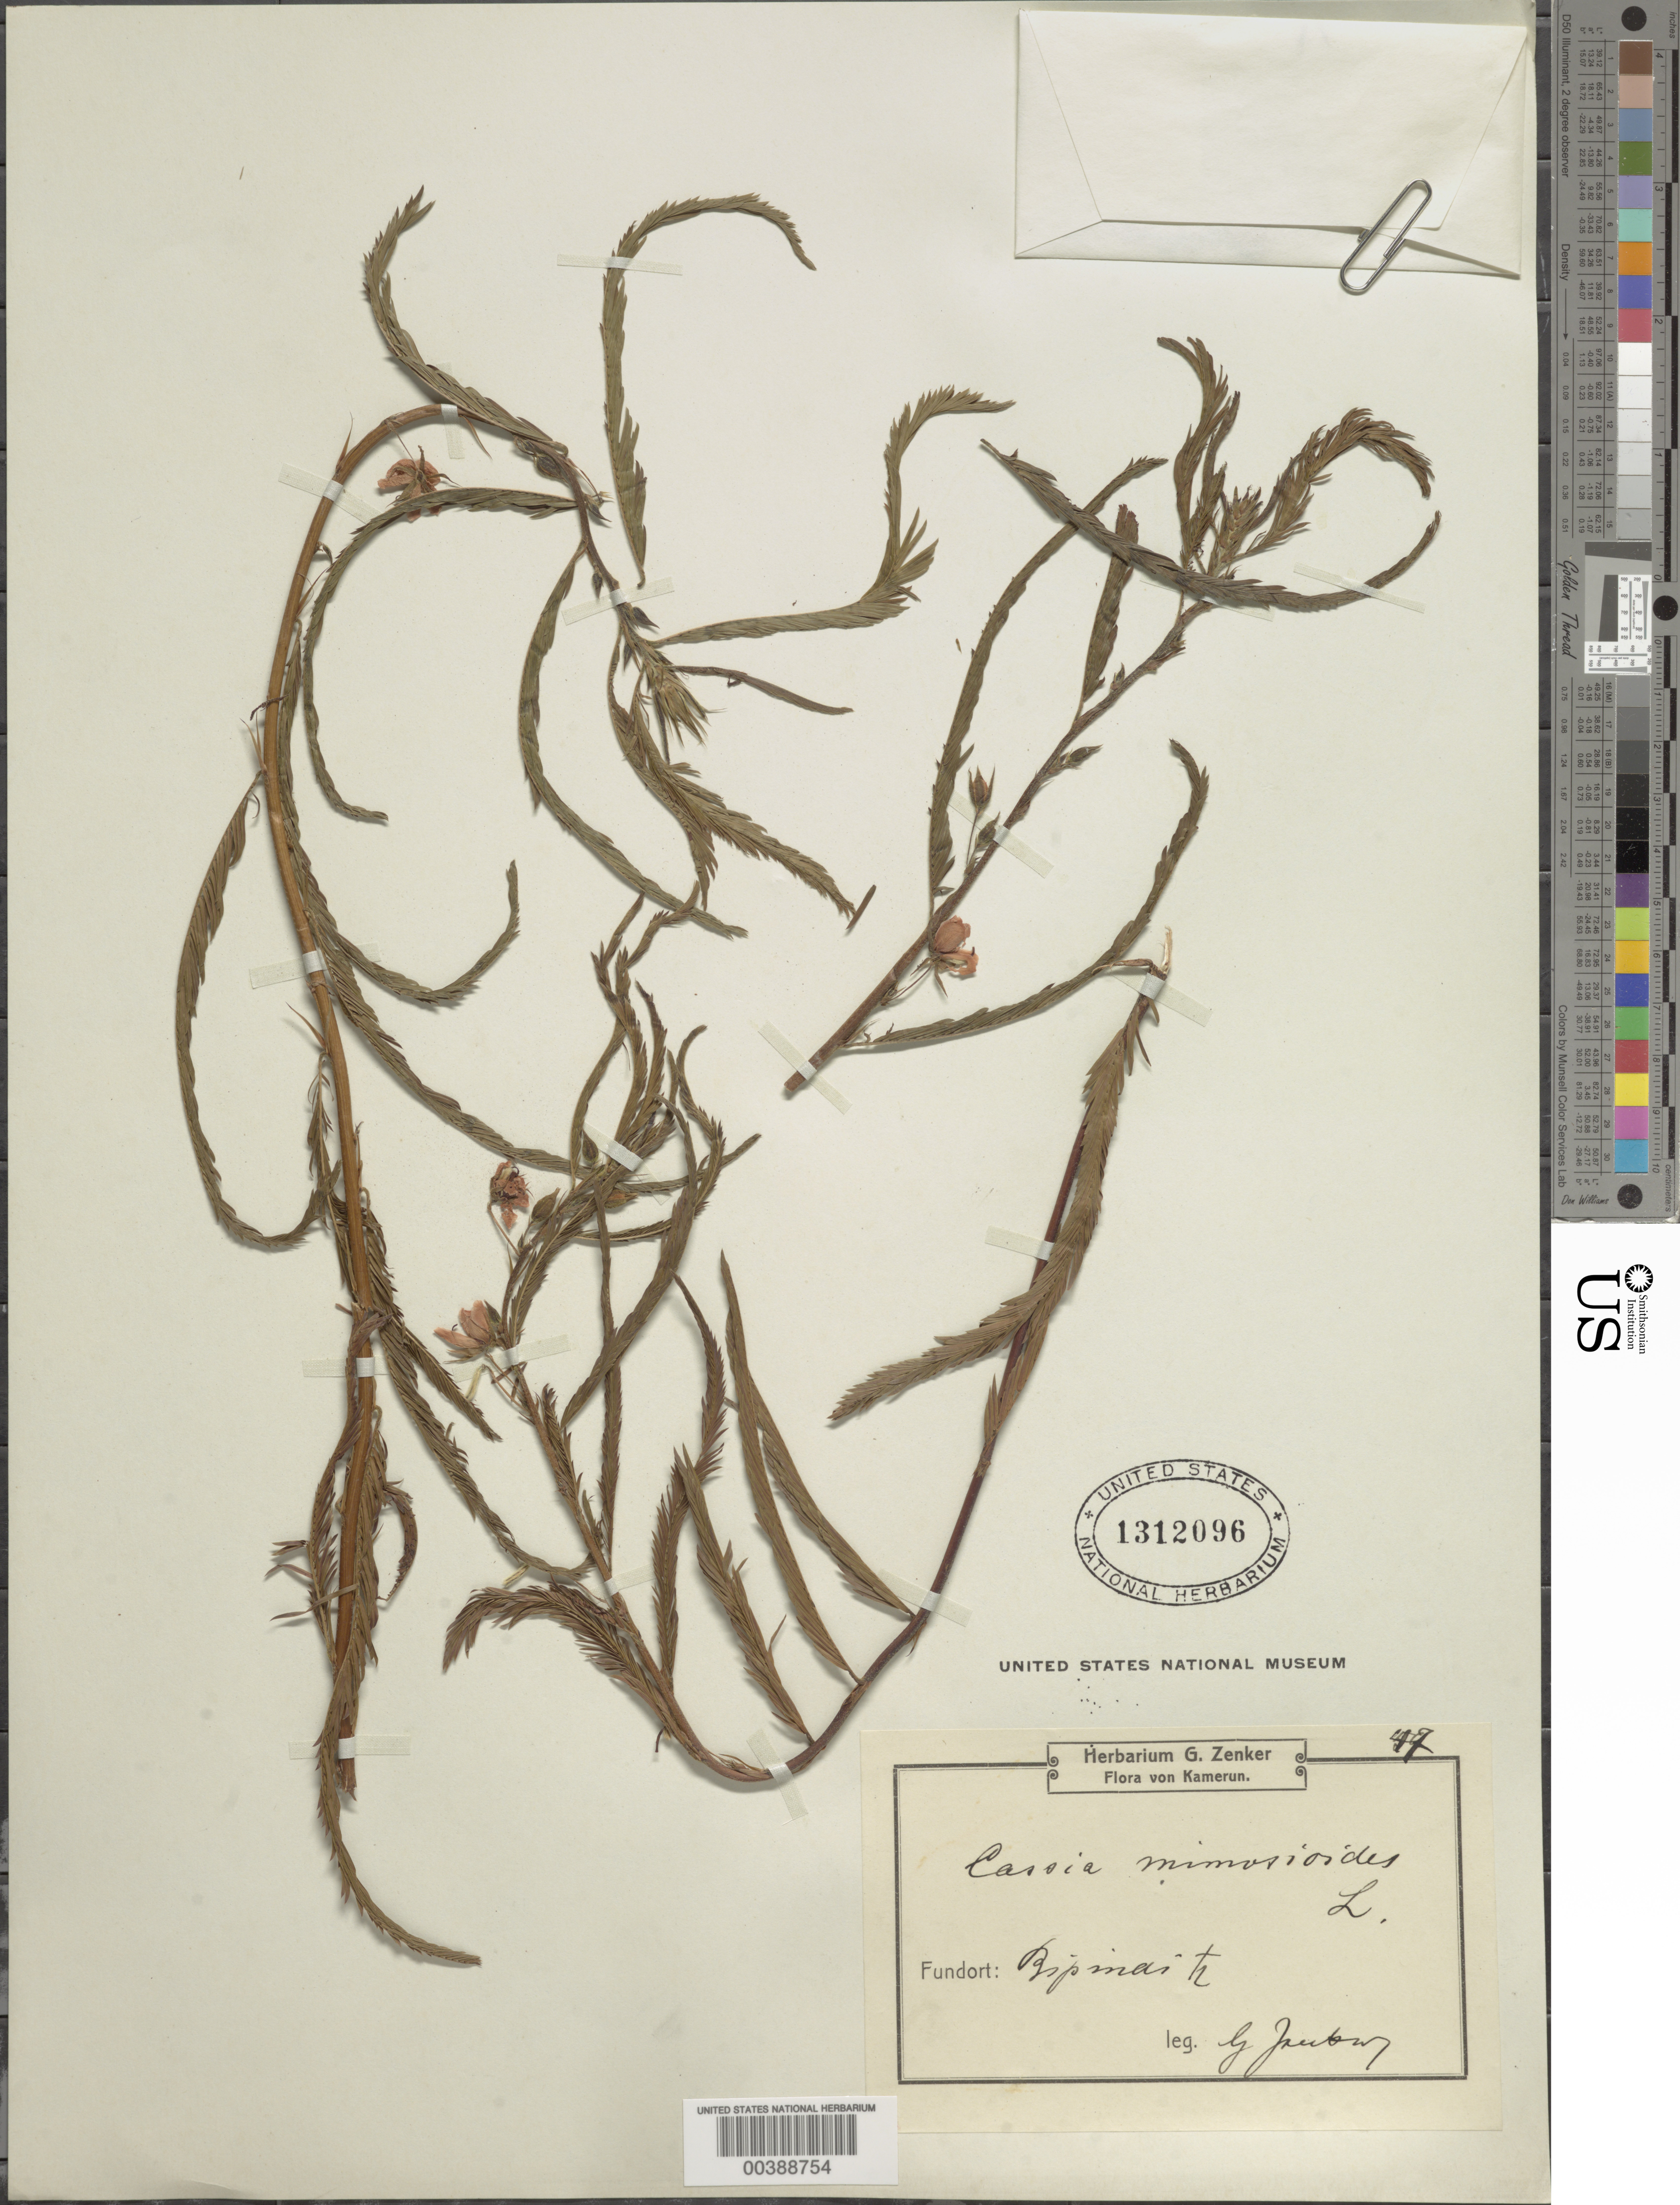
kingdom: Plantae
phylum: Tracheophyta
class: Magnoliopsida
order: Fabales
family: Fabaceae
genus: Chamaecrista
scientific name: Chamaecrista mimosoides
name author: (L.) Greene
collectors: G. A. Zenker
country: Cameroon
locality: Ripimaitz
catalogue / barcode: US 1312096